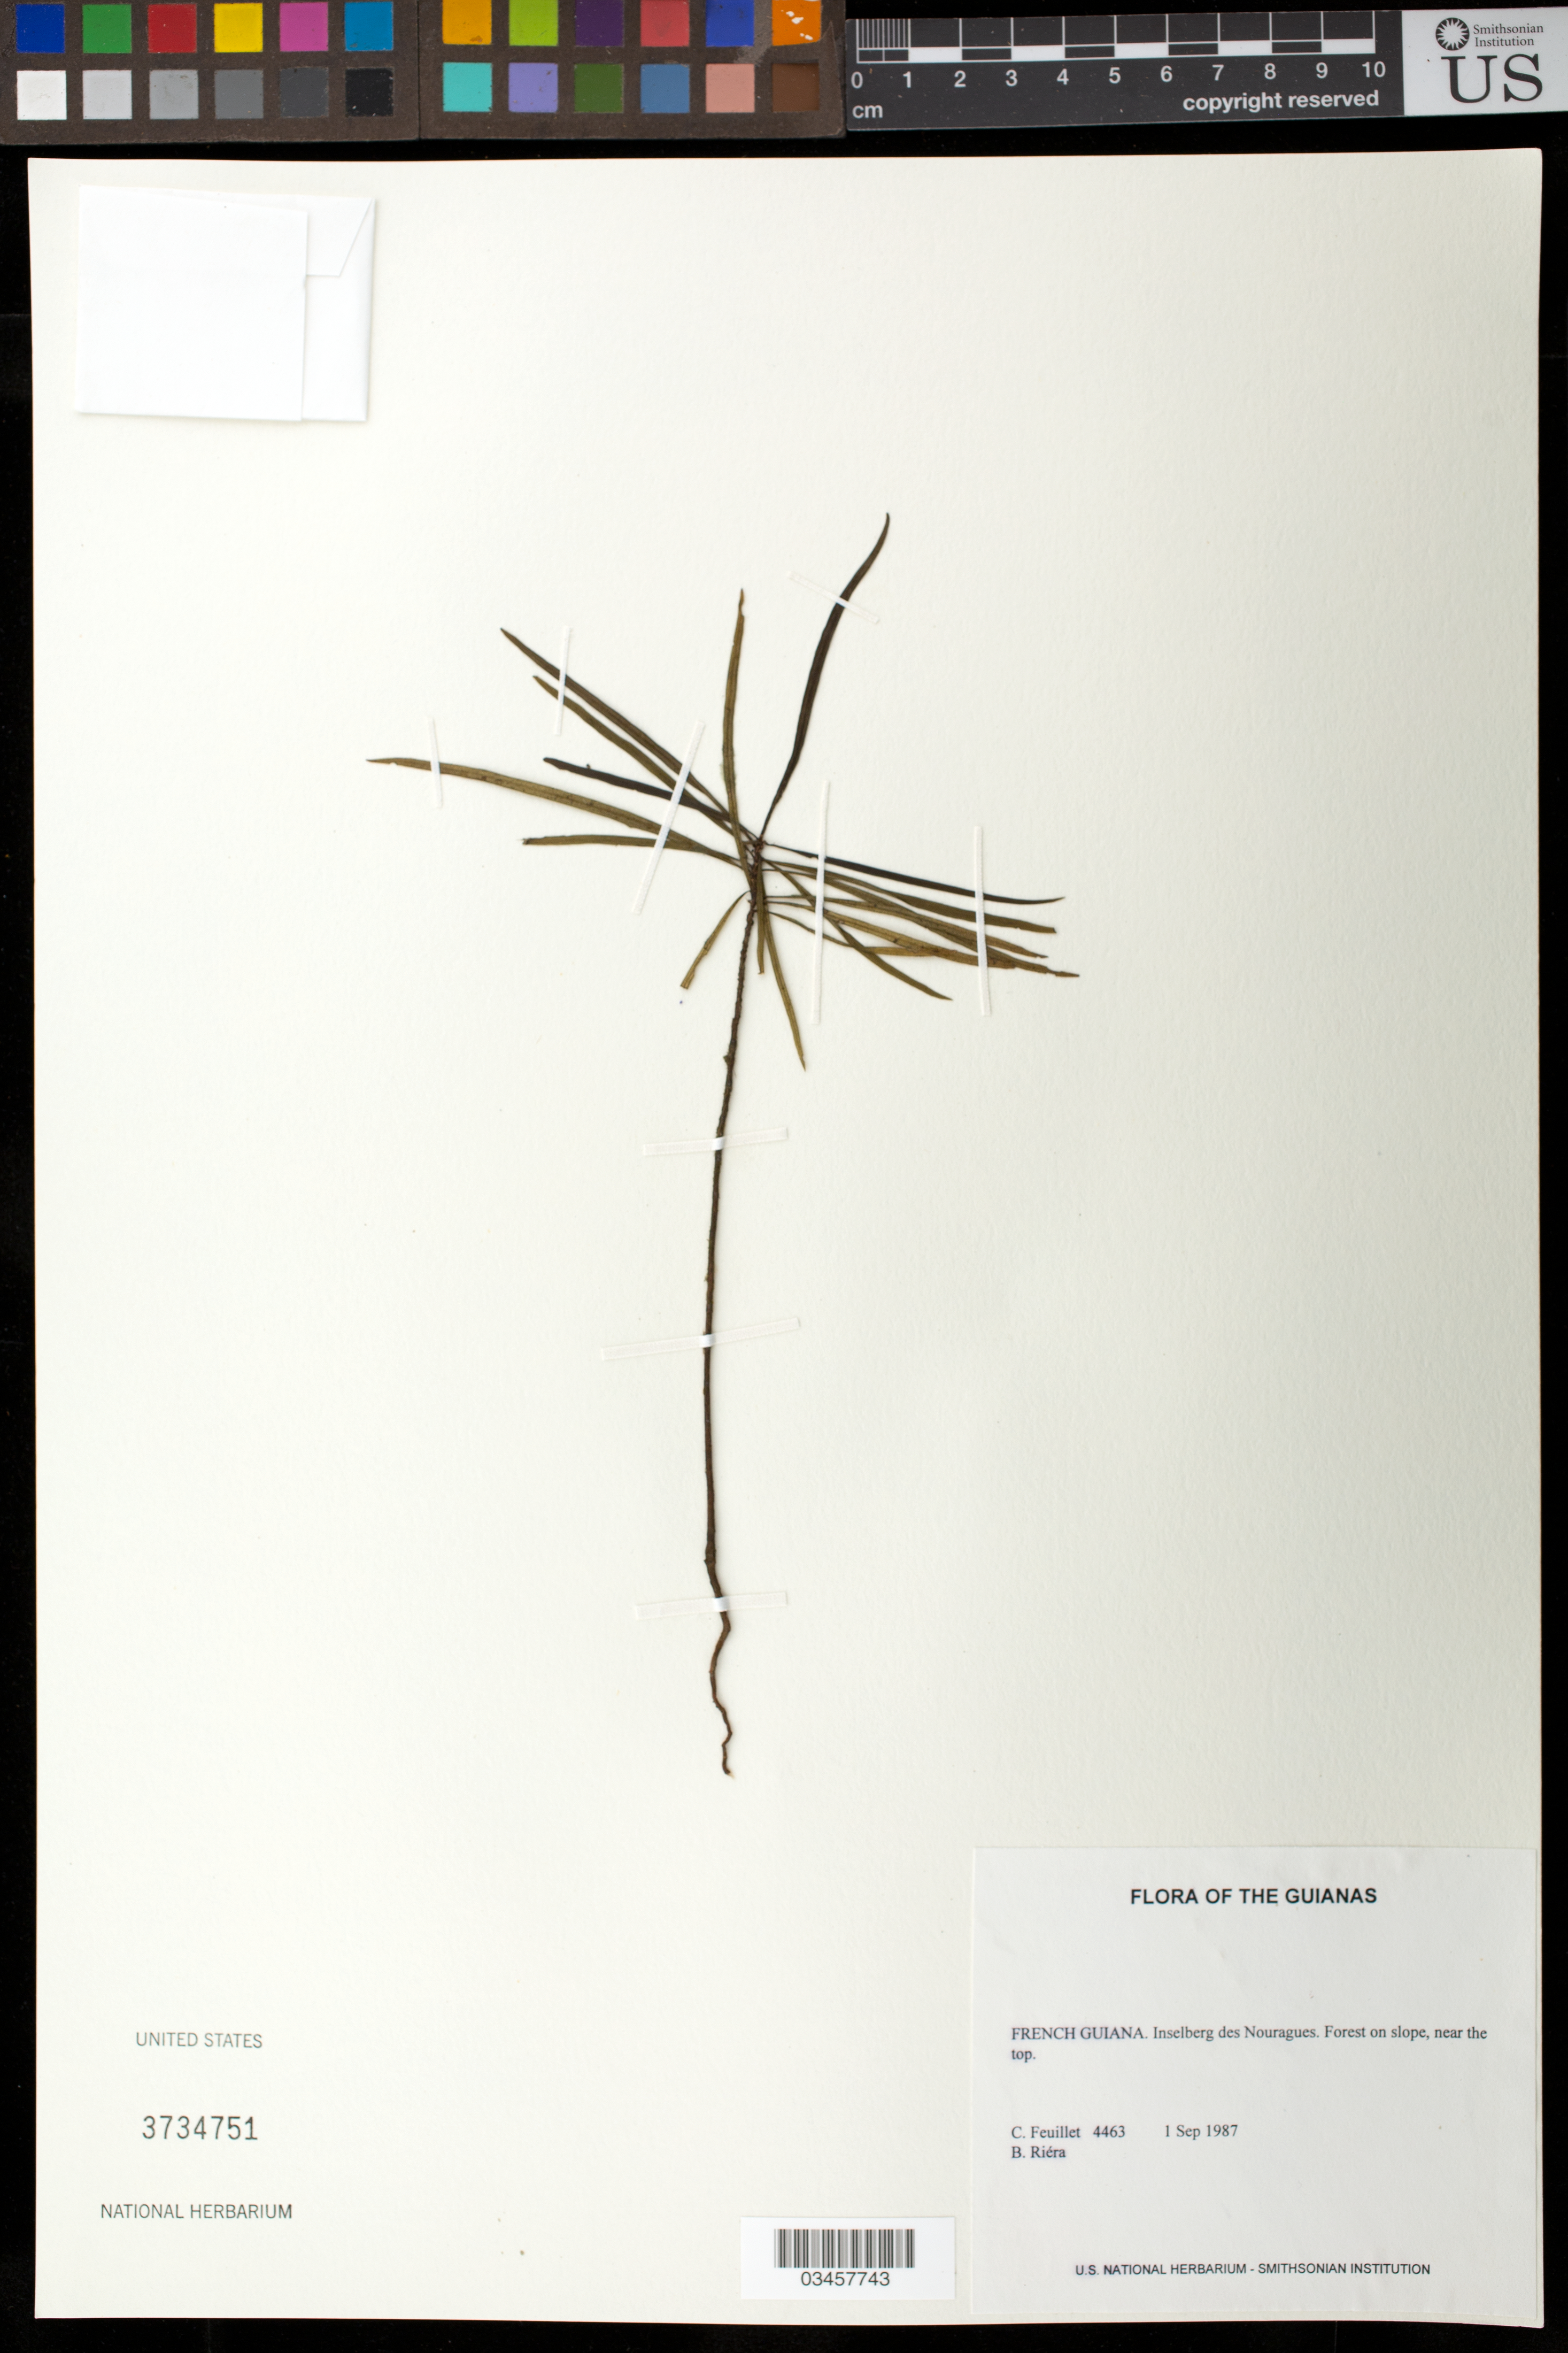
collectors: C. Feuillet & B. Riéra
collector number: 4463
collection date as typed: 1 Sep 1987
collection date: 1987-09-01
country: French Guiana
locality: Inselberg des Nouragues.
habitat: Forest on slope, near the tip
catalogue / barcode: US 3734751